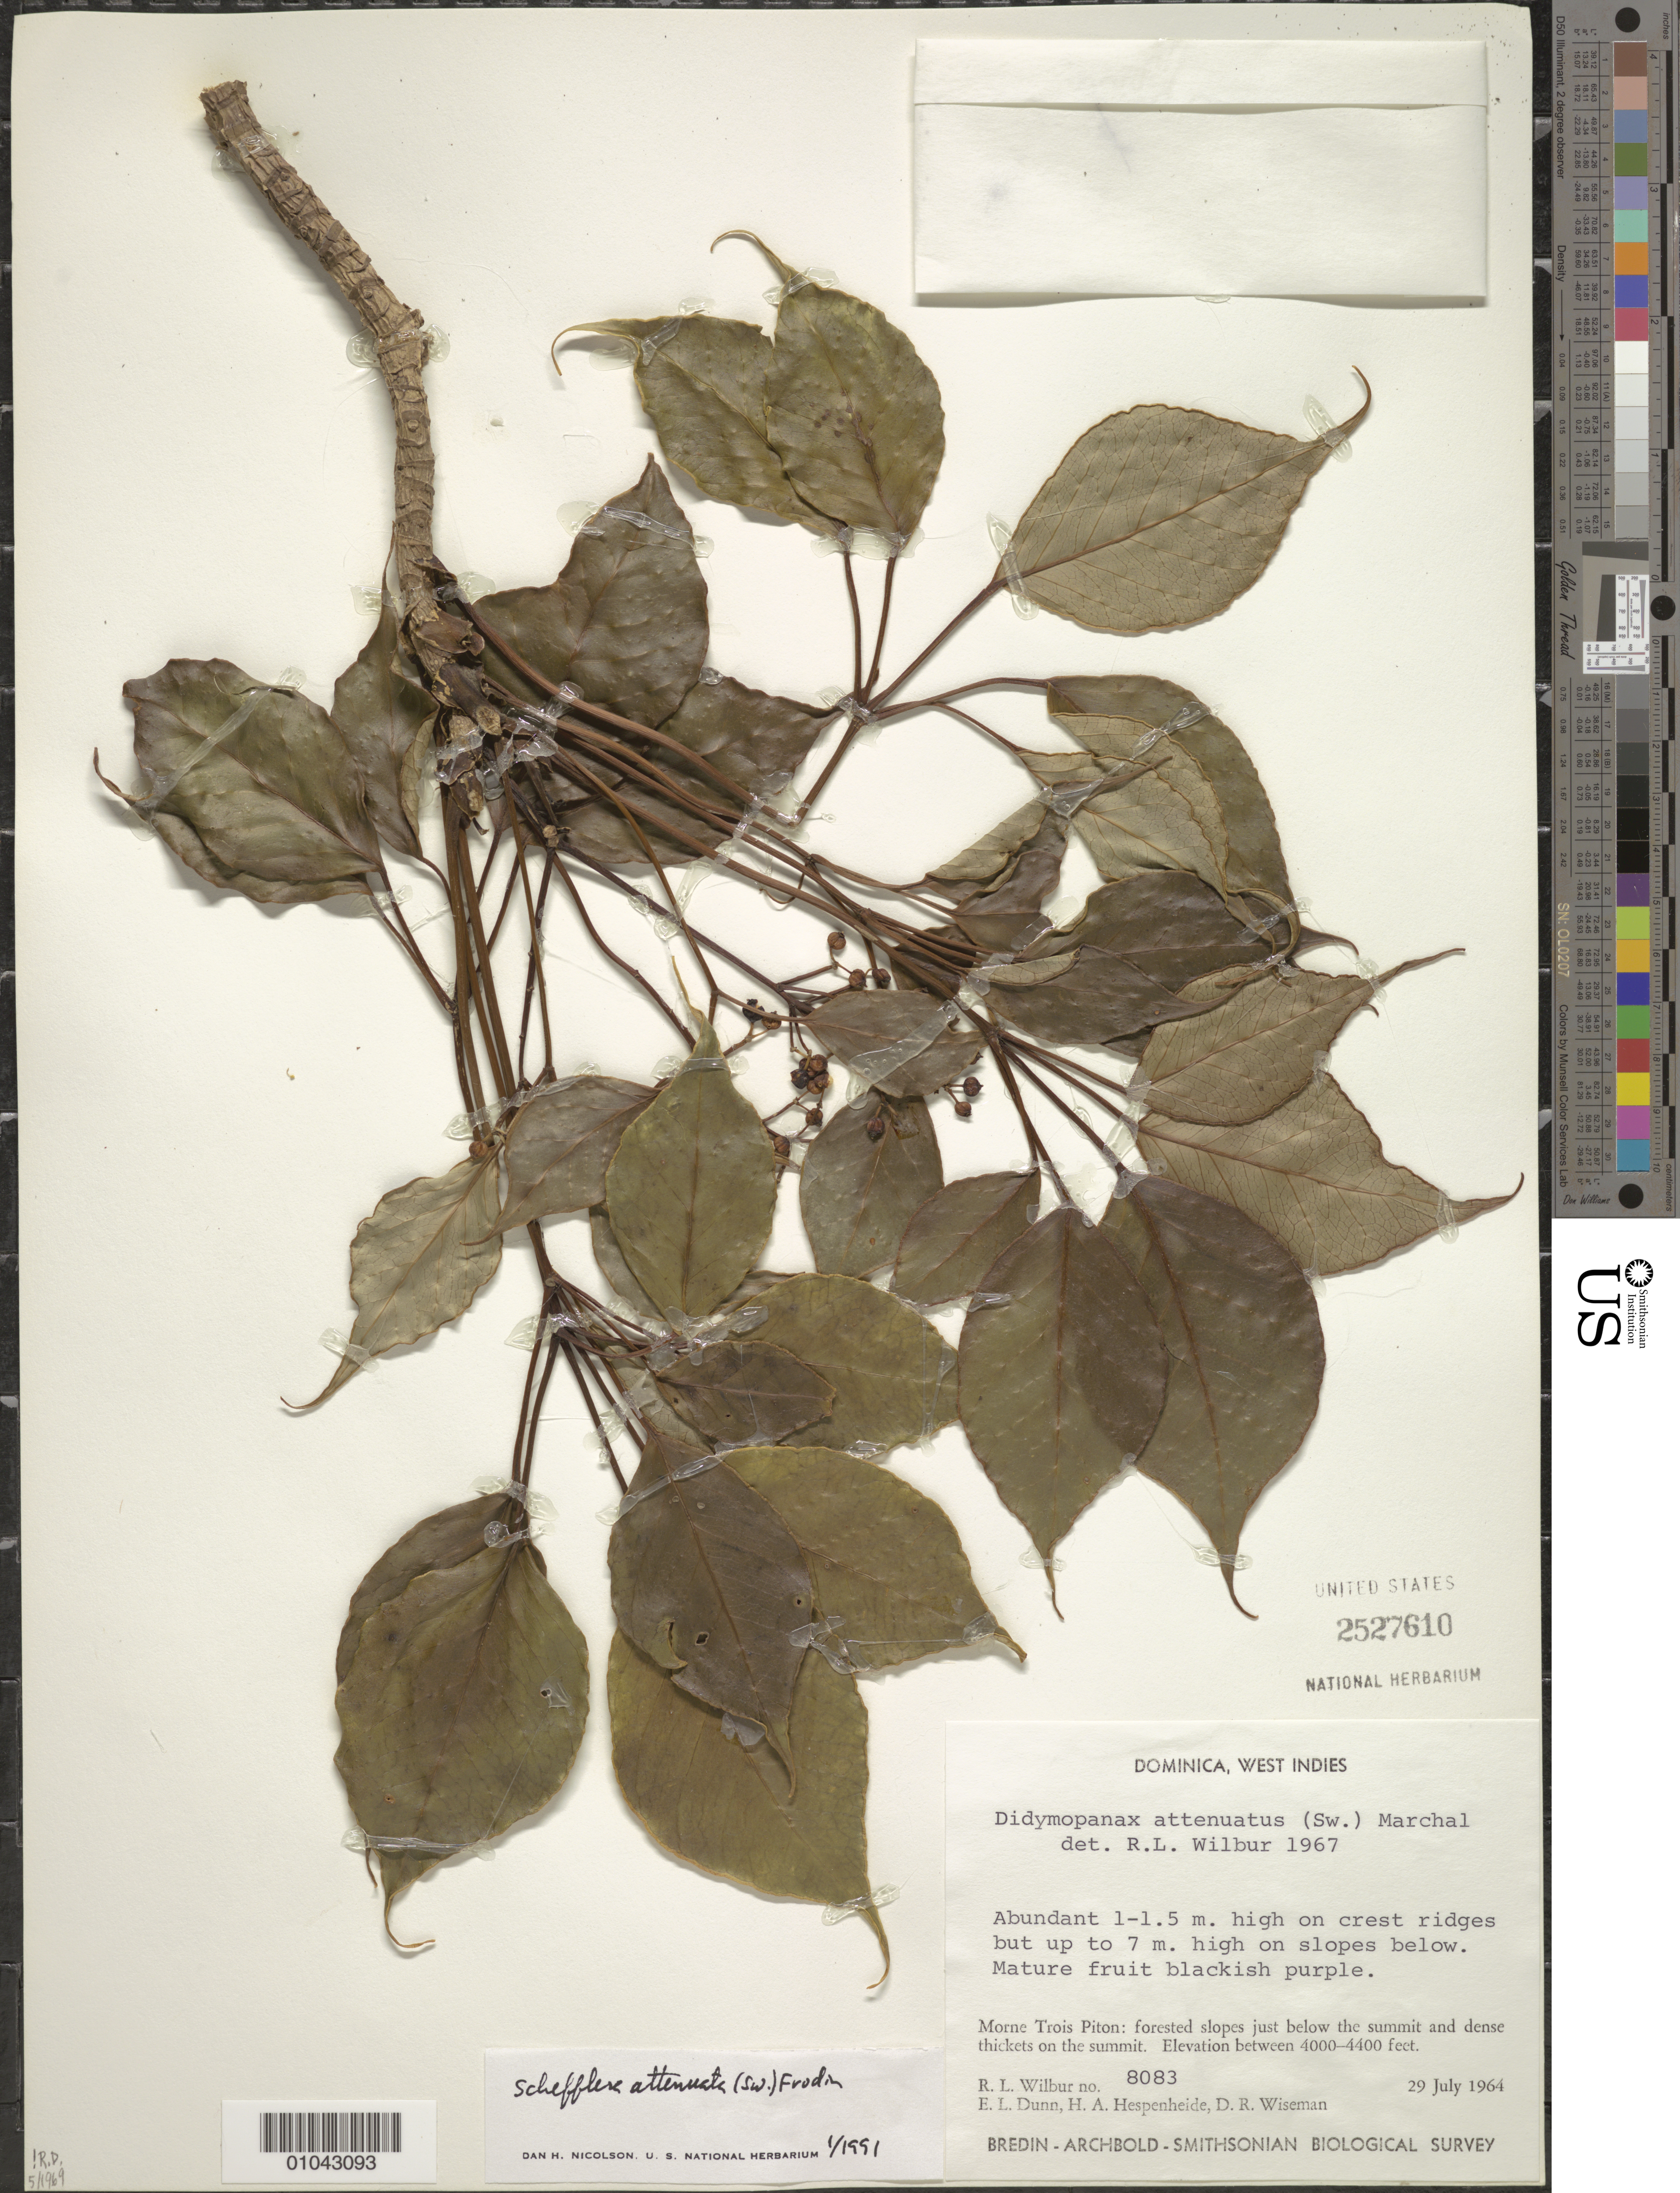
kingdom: Plantae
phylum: Tracheophyta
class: Magnoliopsida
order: Apiales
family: Araliaceae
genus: Schefflera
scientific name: Schefflera attenuata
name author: (Sw.) Frodin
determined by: Nicolson, Dan H.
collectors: R. L. Wilbur, H. A. Hespenheide & D. R. Wiseman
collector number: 8083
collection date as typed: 29 Jul 1964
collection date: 1964-07-29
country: Dominica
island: Dominica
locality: Morne Trois Piton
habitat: Forested slopes just below the summit and dense thickets on the summit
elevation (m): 1219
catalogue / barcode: US 2527610